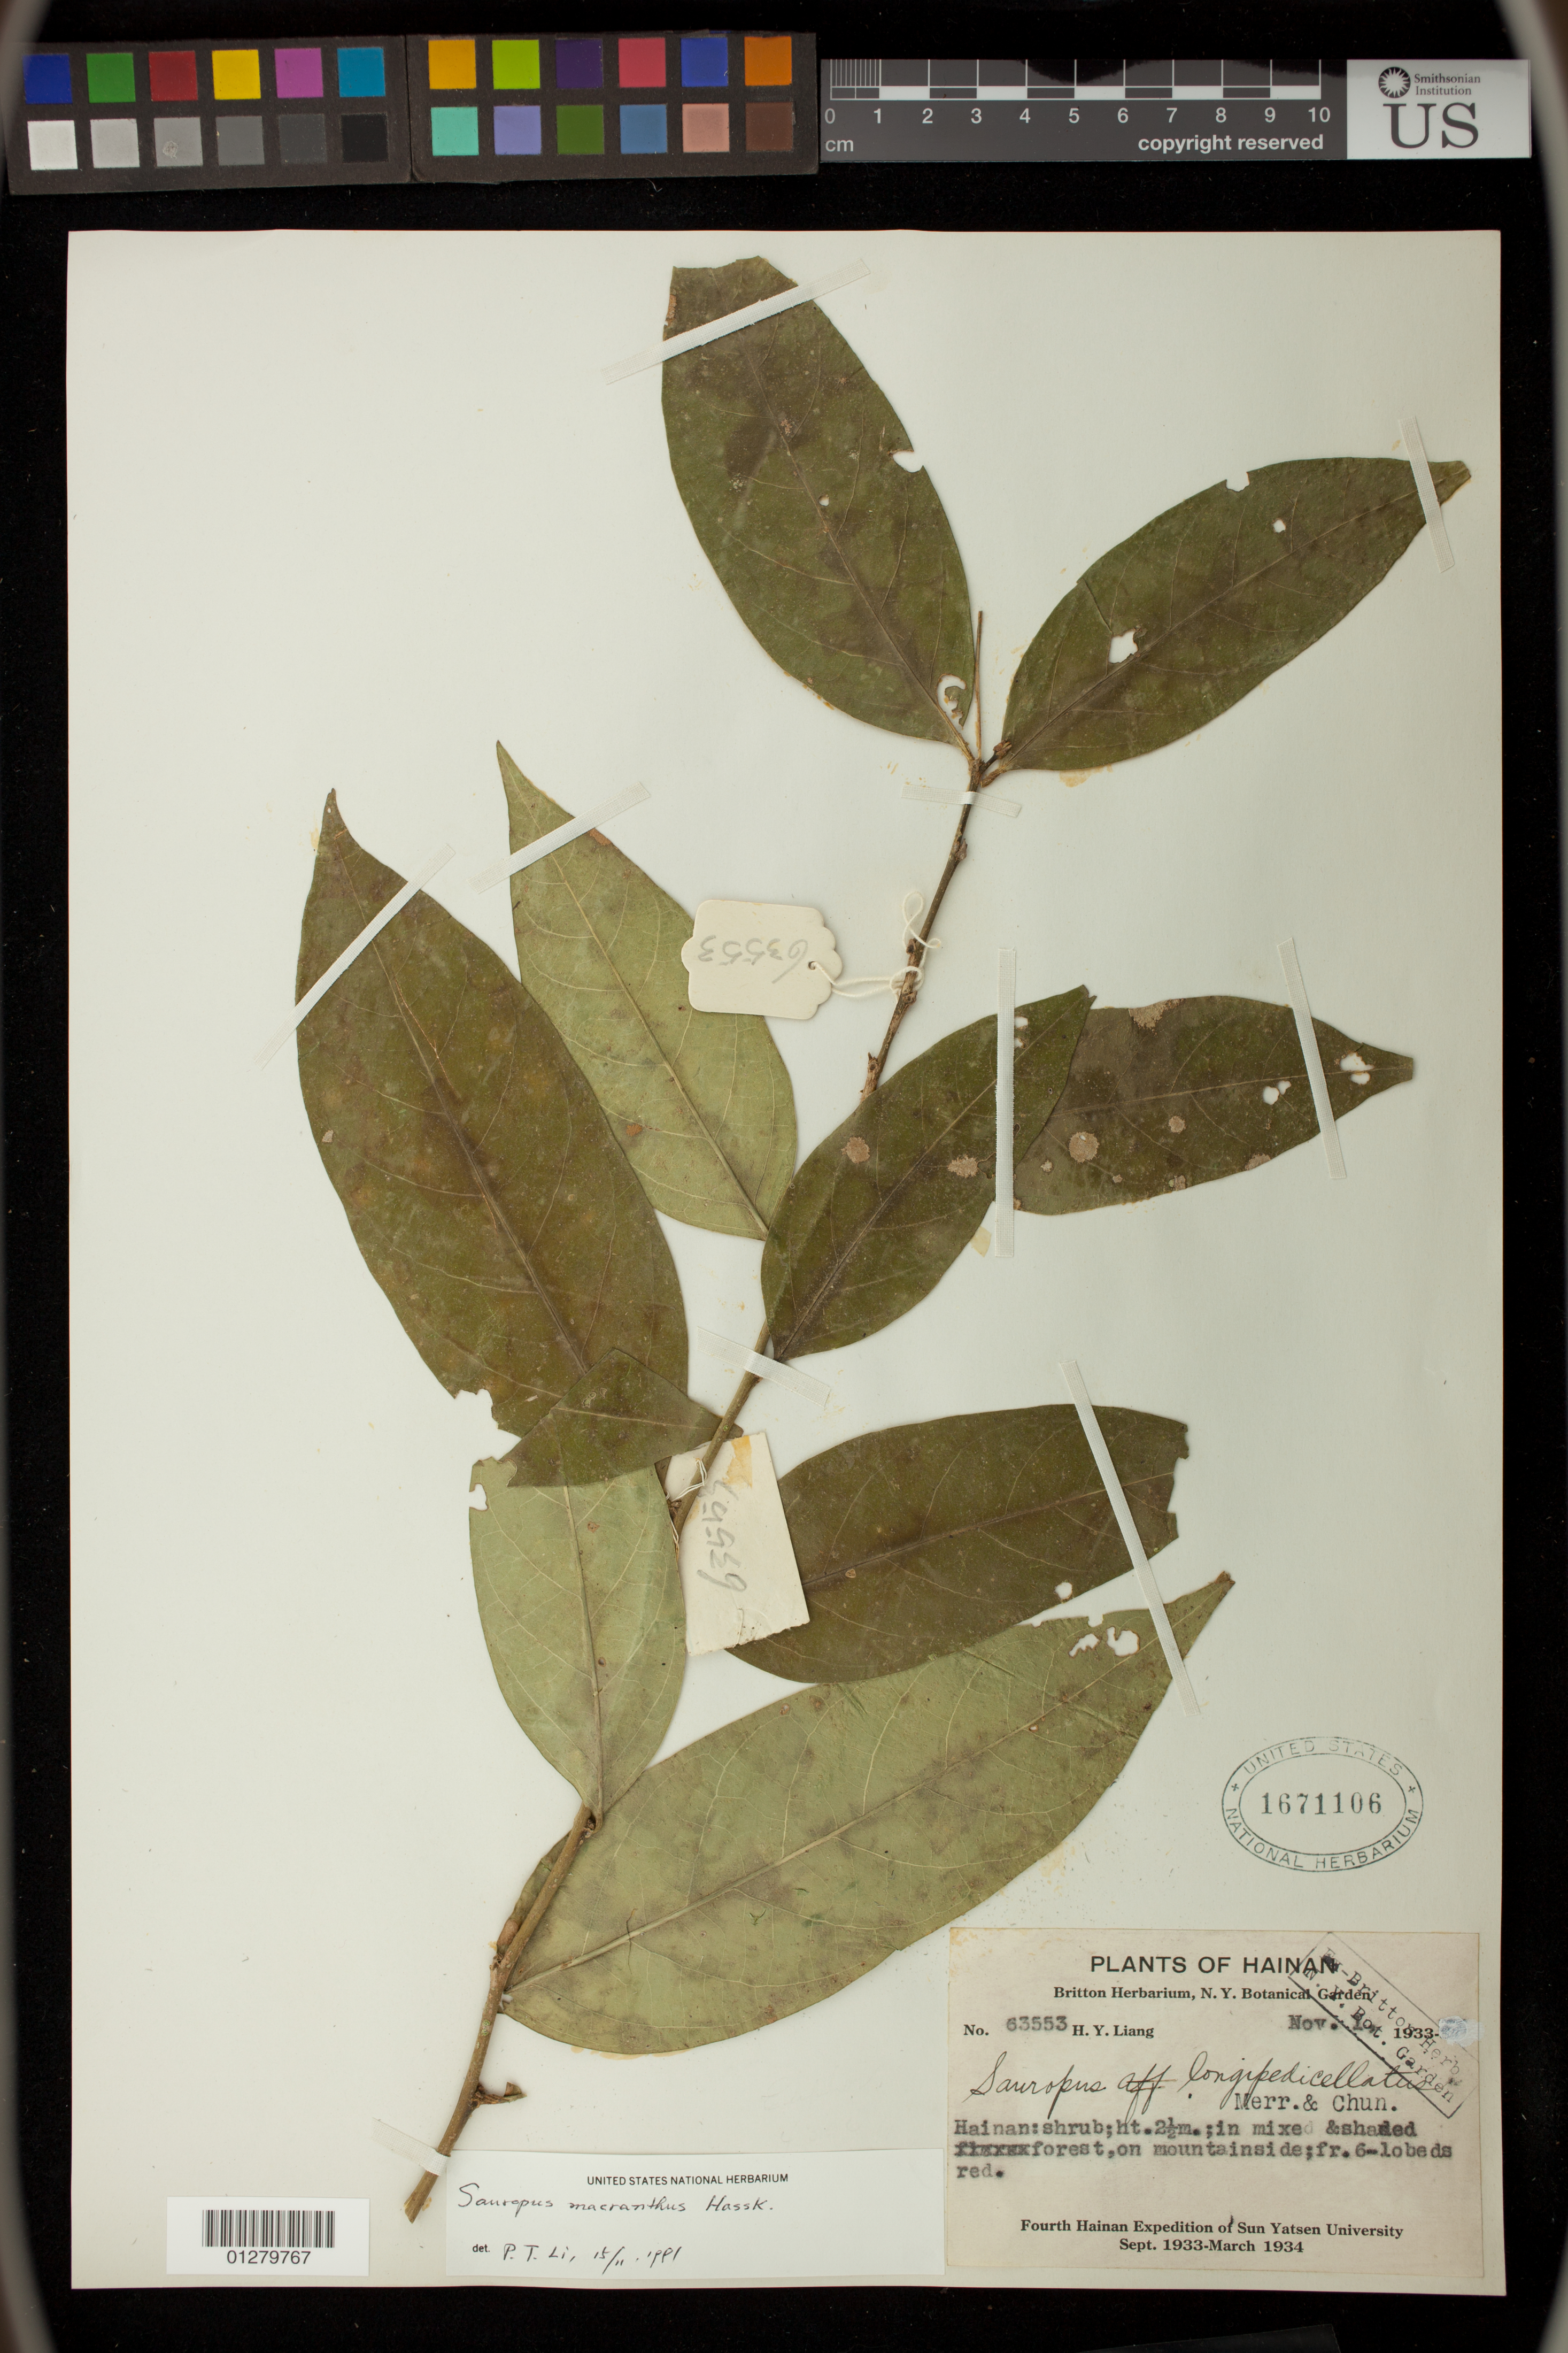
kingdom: Plantae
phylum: Tracheophyta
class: Magnoliopsida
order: Malpighiales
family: Phyllanthaceae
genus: Sauropus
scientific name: Sauropus macranthus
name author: Hassk.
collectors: H. Y. Liang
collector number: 63553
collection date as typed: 01 Nov 1933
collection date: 1933-11-01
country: China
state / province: Hainan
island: Hainan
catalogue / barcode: US 1671106